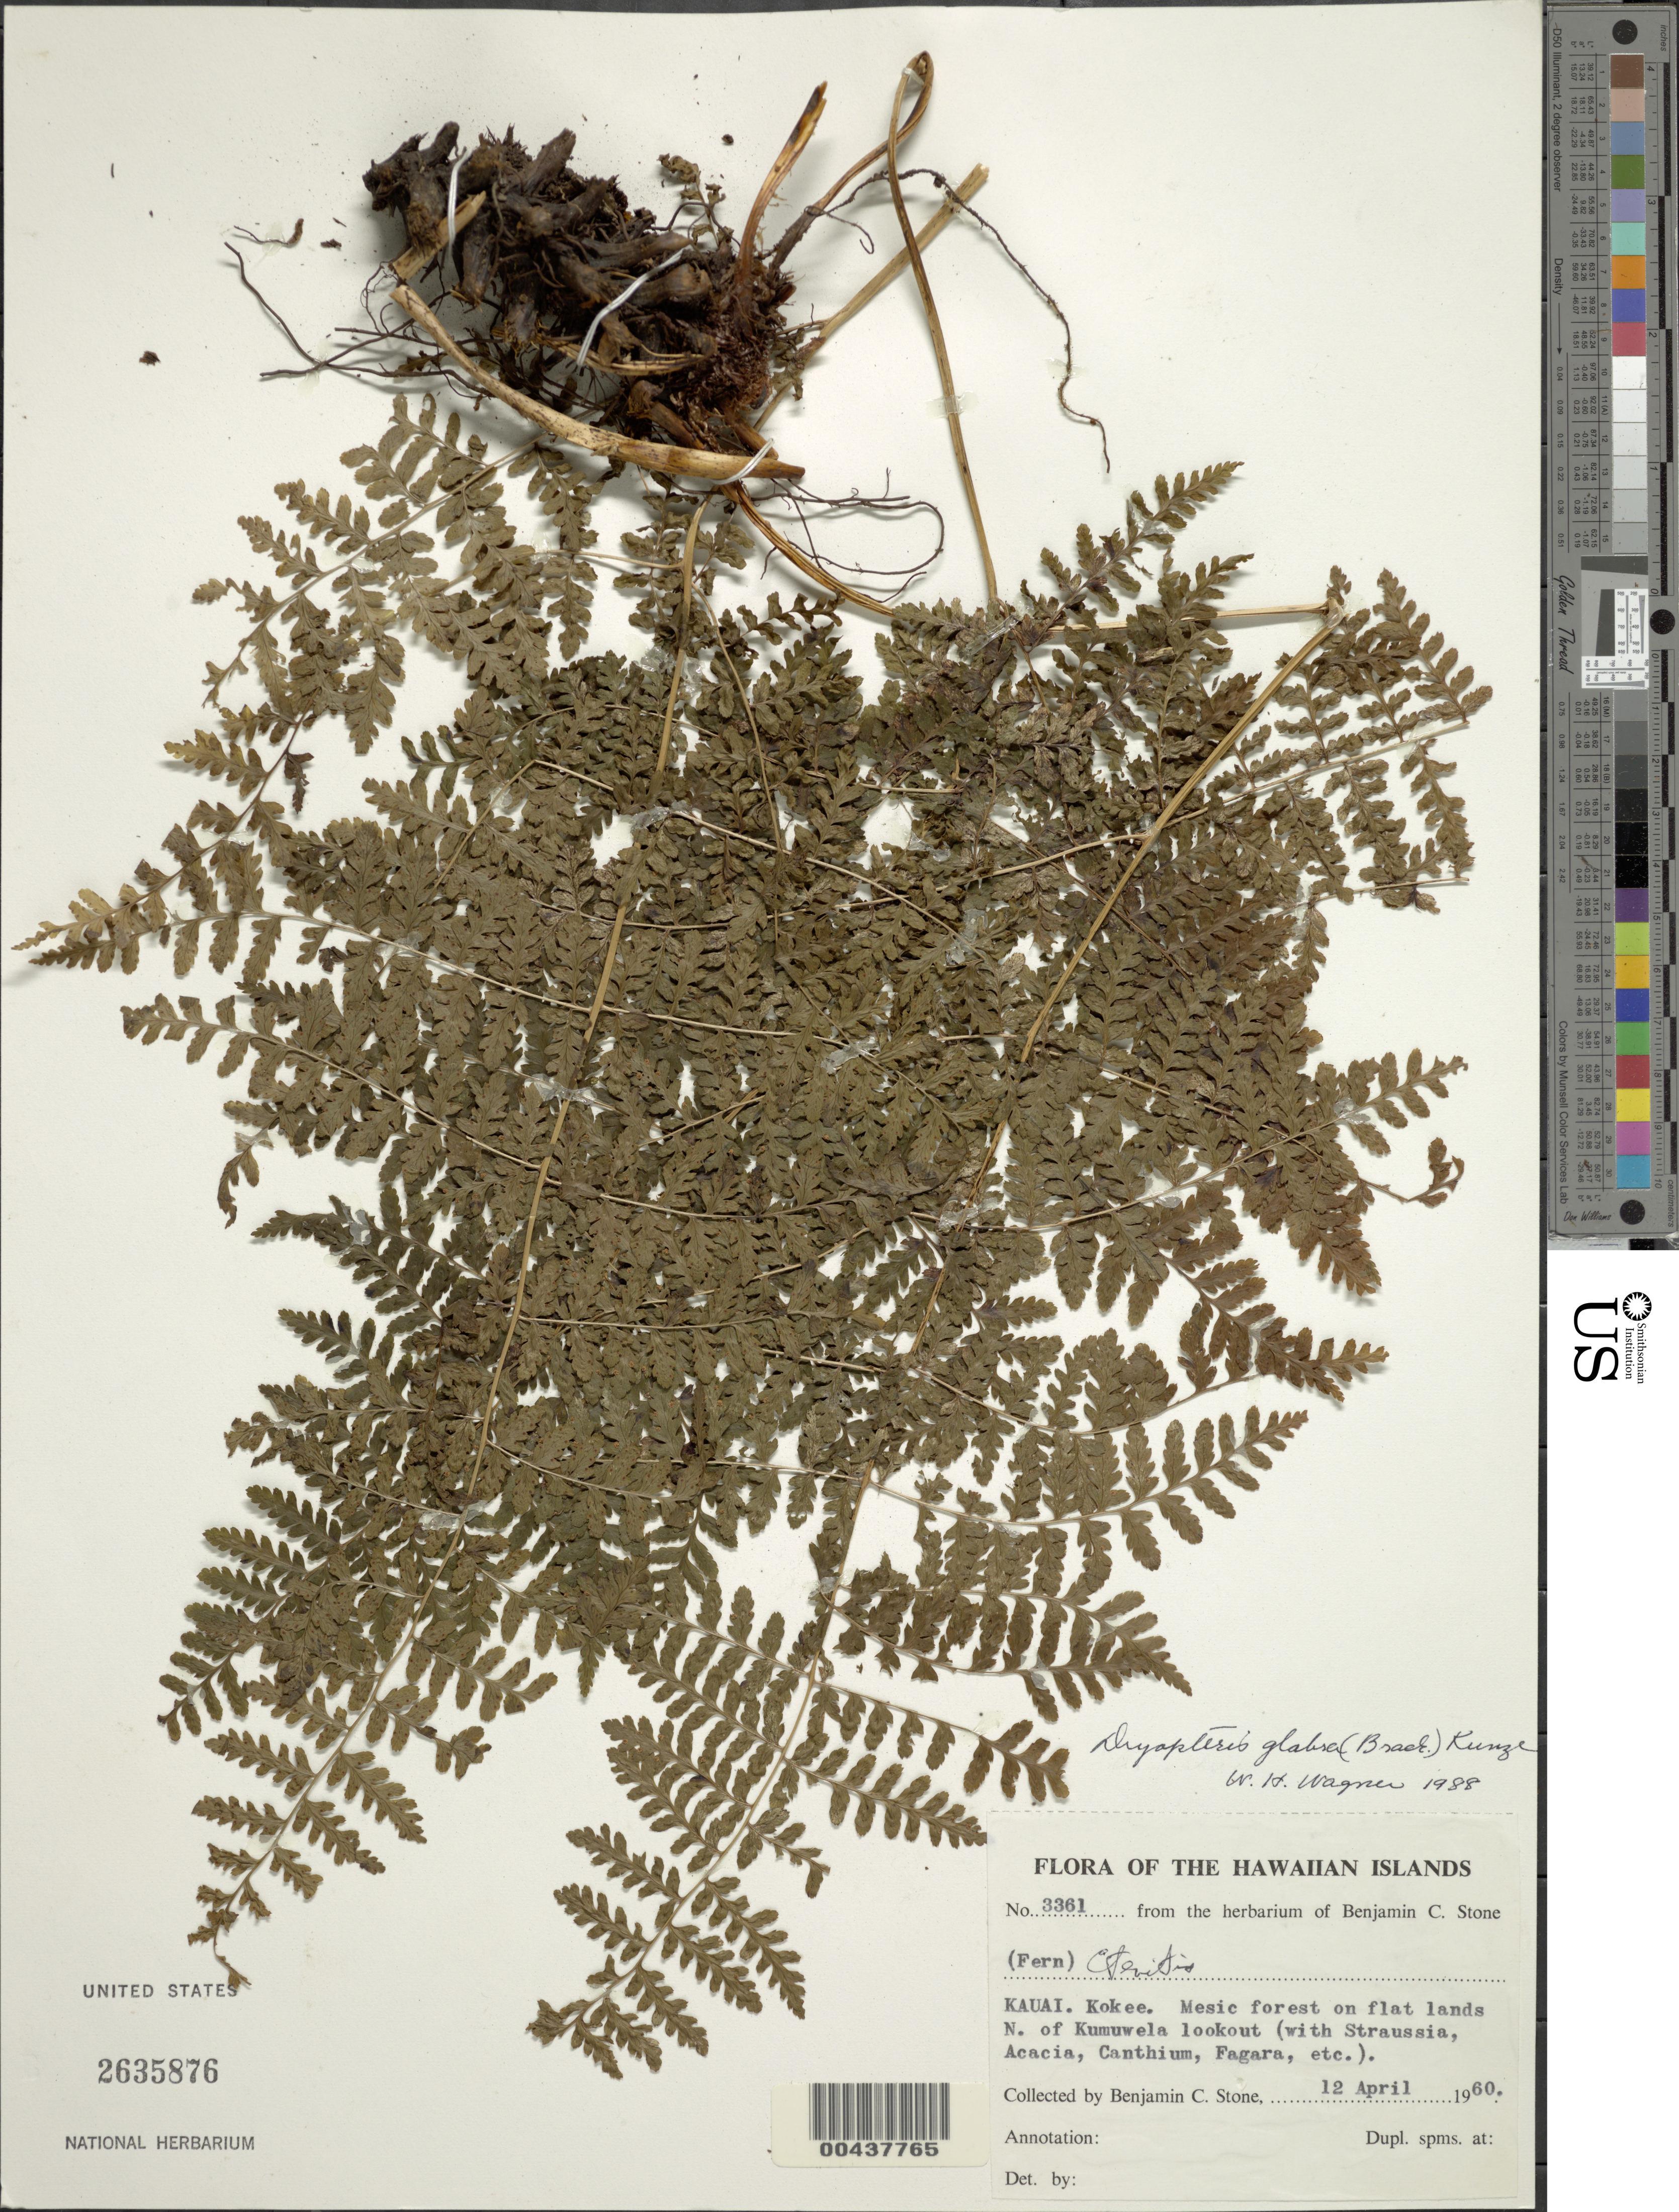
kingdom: Plantae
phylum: Tracheophyta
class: Polypodiopsida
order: Polypodiales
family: Dryopteridaceae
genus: Dryopteris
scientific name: Dryopteris glabra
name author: (Brack.) Kuntze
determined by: Wagner, W. H.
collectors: B. C. Stone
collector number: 3361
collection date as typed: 12 Apr 1960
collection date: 1960-04-12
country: United States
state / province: Hawaii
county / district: Kauai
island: Kaua'i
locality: Kokee. N of Kumuwela lookout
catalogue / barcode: US 2635876